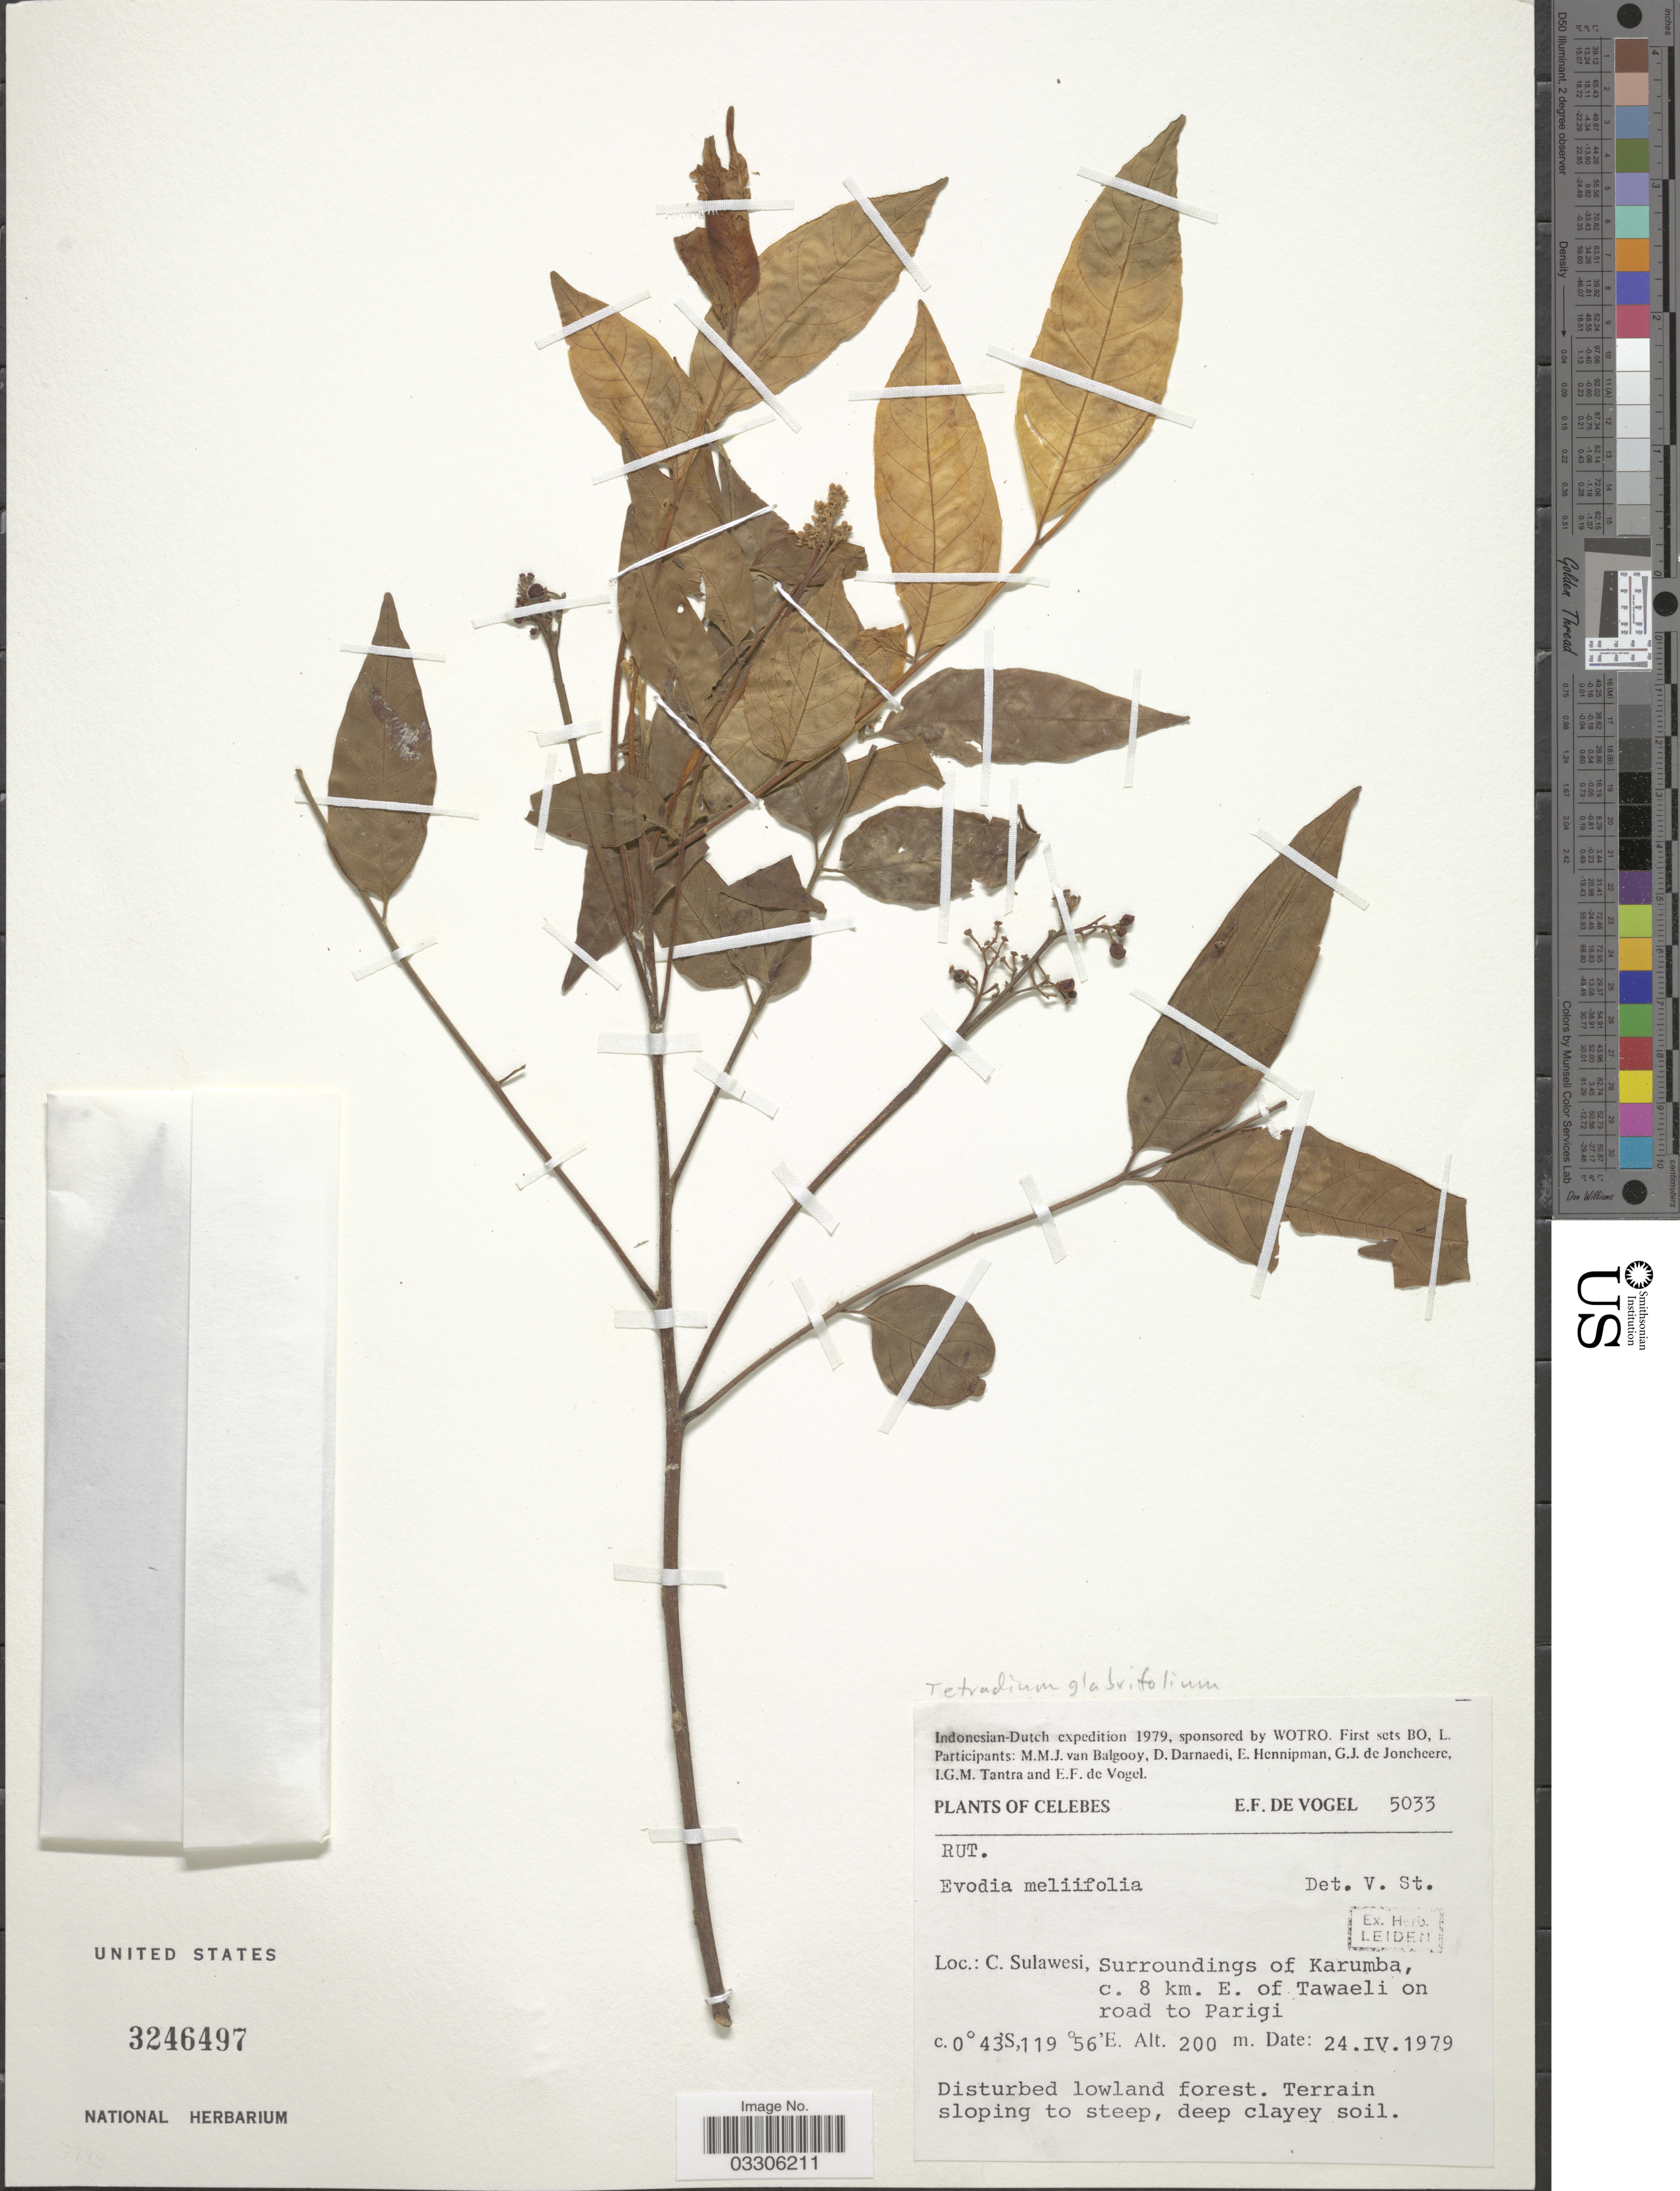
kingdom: Plantae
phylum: Tracheophyta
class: Magnoliopsida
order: Sapindales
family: Rutaceae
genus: Tetradium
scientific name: Tetradium glabrifolium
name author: (Champ. ex Benth.) T.G. Hartley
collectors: E. F. de Vogel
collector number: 5033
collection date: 1979-04-24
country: Indonesia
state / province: Sulawesi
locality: Celebes. C. Sulawesi, Surroundings of Karumba, c. 8 km. E. of Tawaeli on road to Parigi.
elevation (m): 200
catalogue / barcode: US 3246497